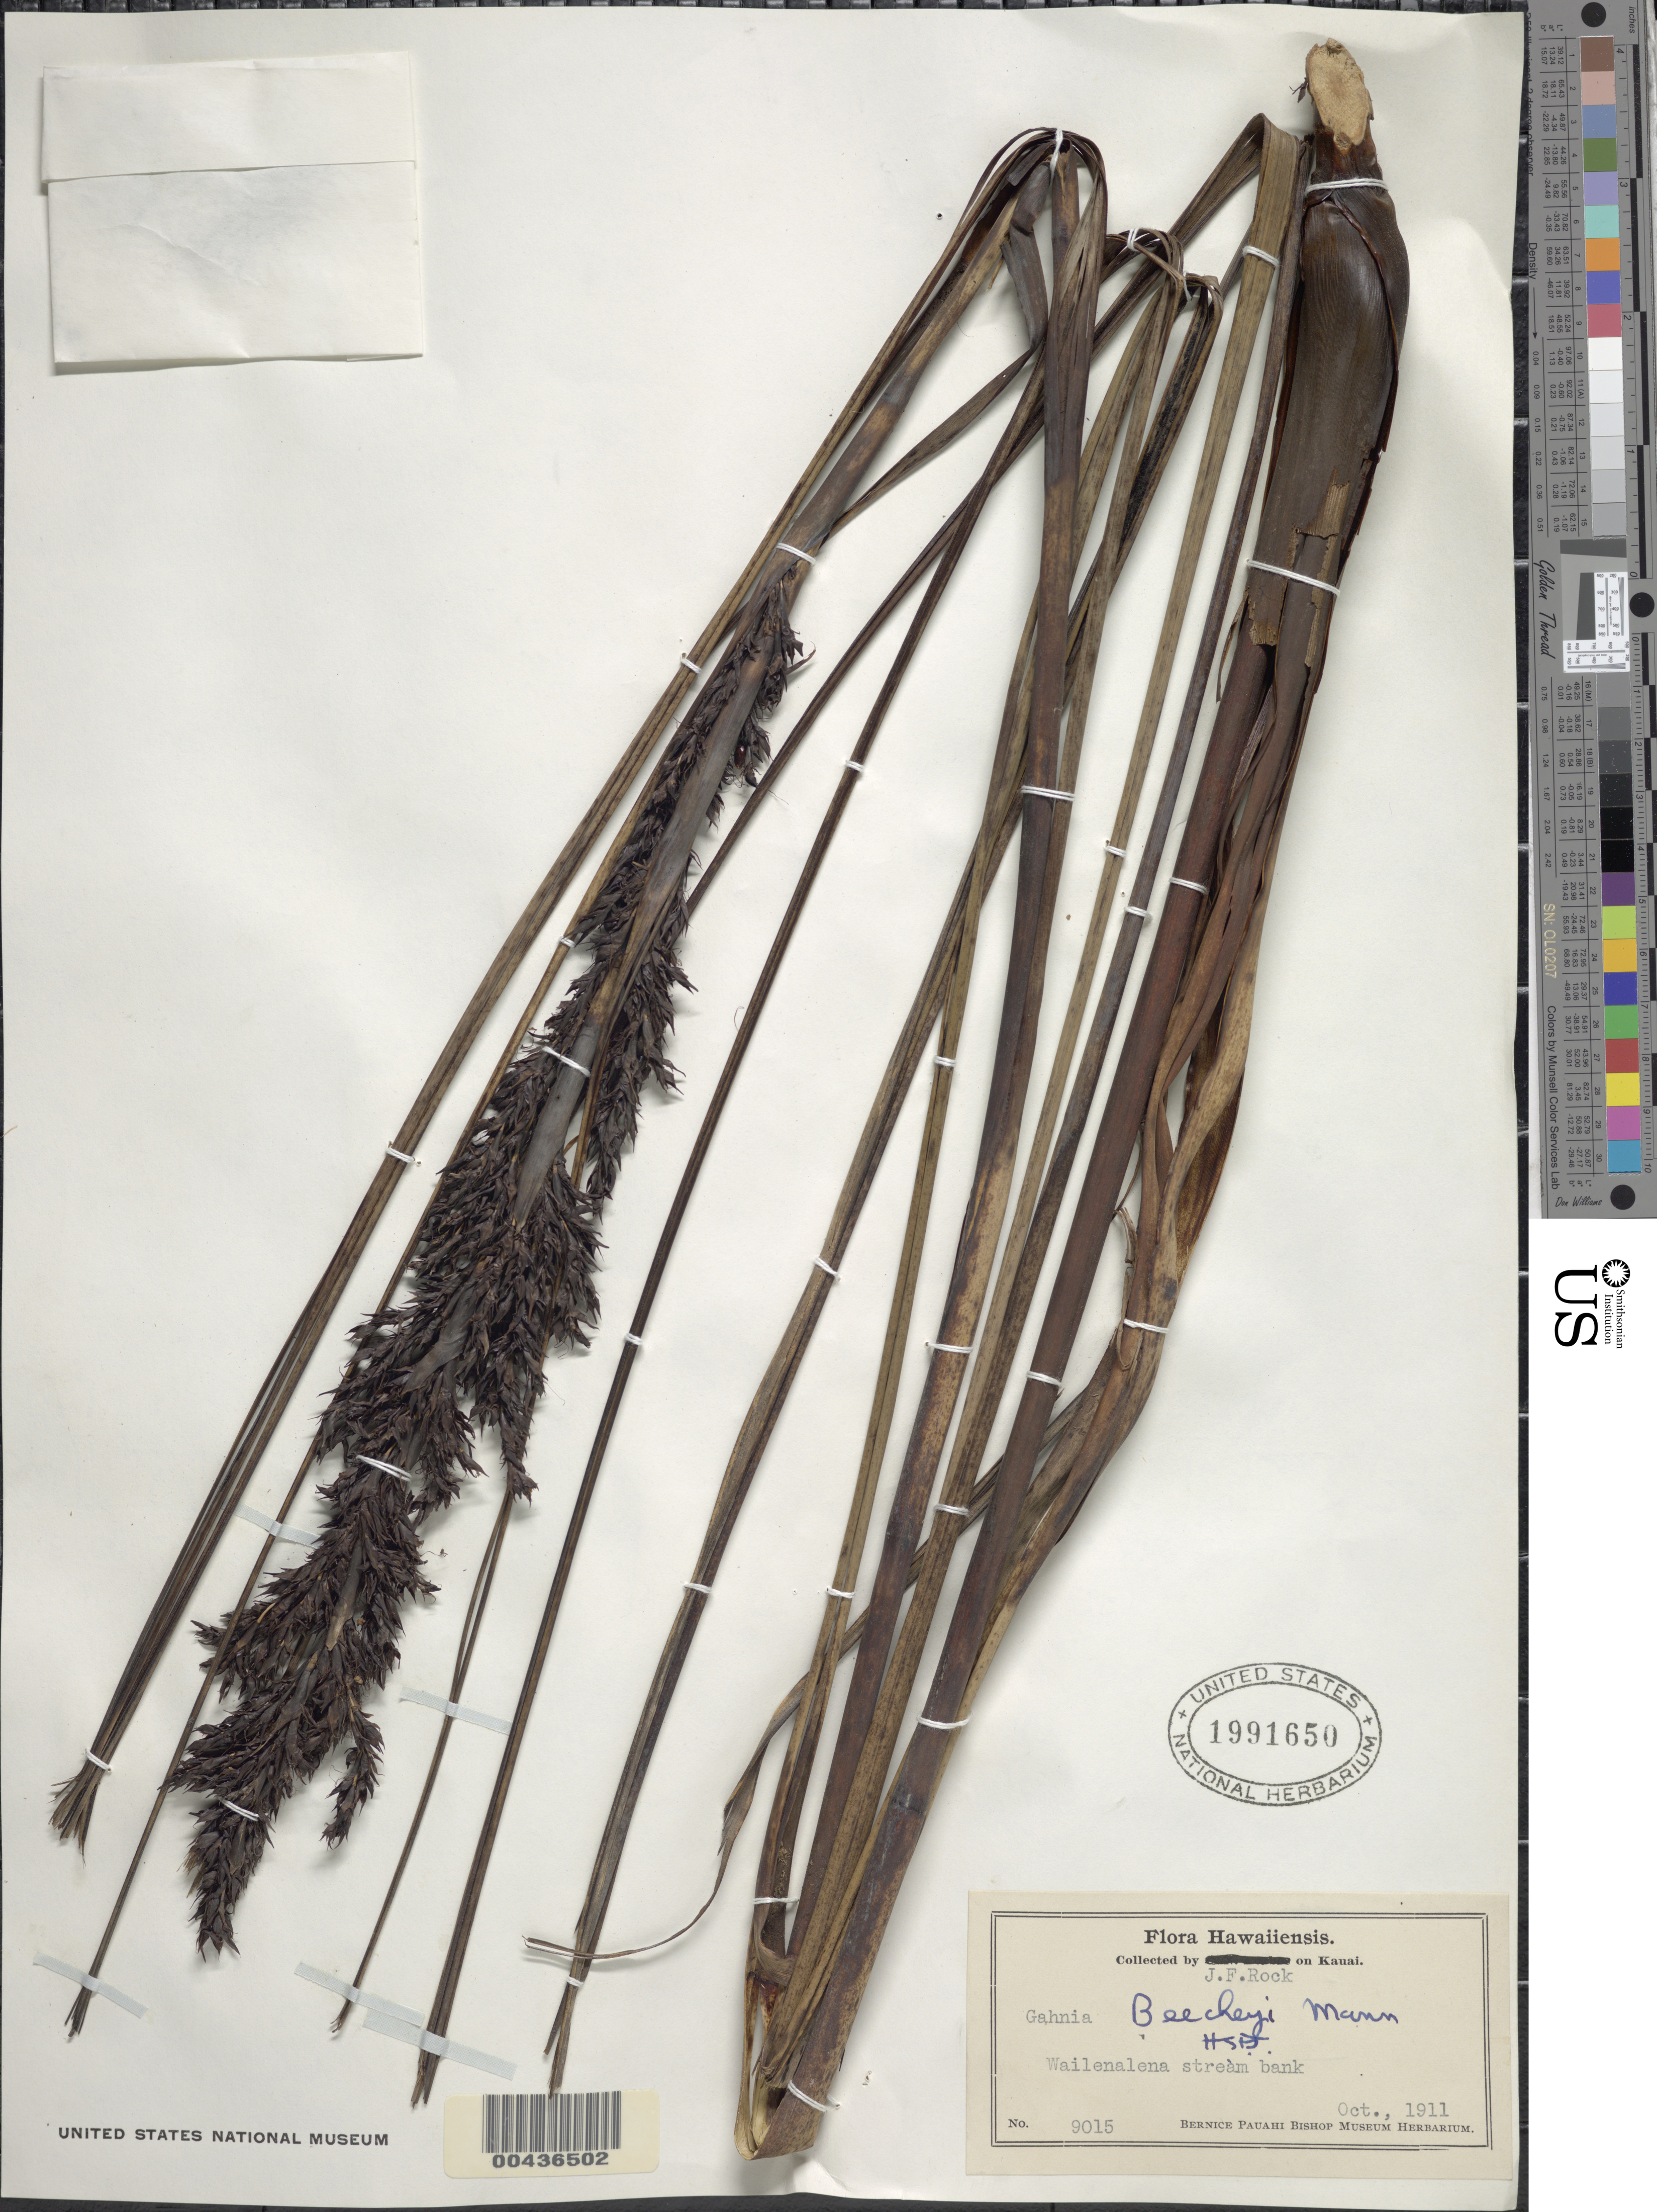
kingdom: Plantae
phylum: Tracheophyta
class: Liliopsida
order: Poales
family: Cyperaceae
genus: Gahnia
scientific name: Gahnia beecheyi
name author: H. Mann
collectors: J. F. Rock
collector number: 9015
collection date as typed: Oct 1911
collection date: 1911-10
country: United States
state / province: Hawaii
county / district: Kauai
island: Kaua'i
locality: Wailenalena stream bank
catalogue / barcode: US 1991650